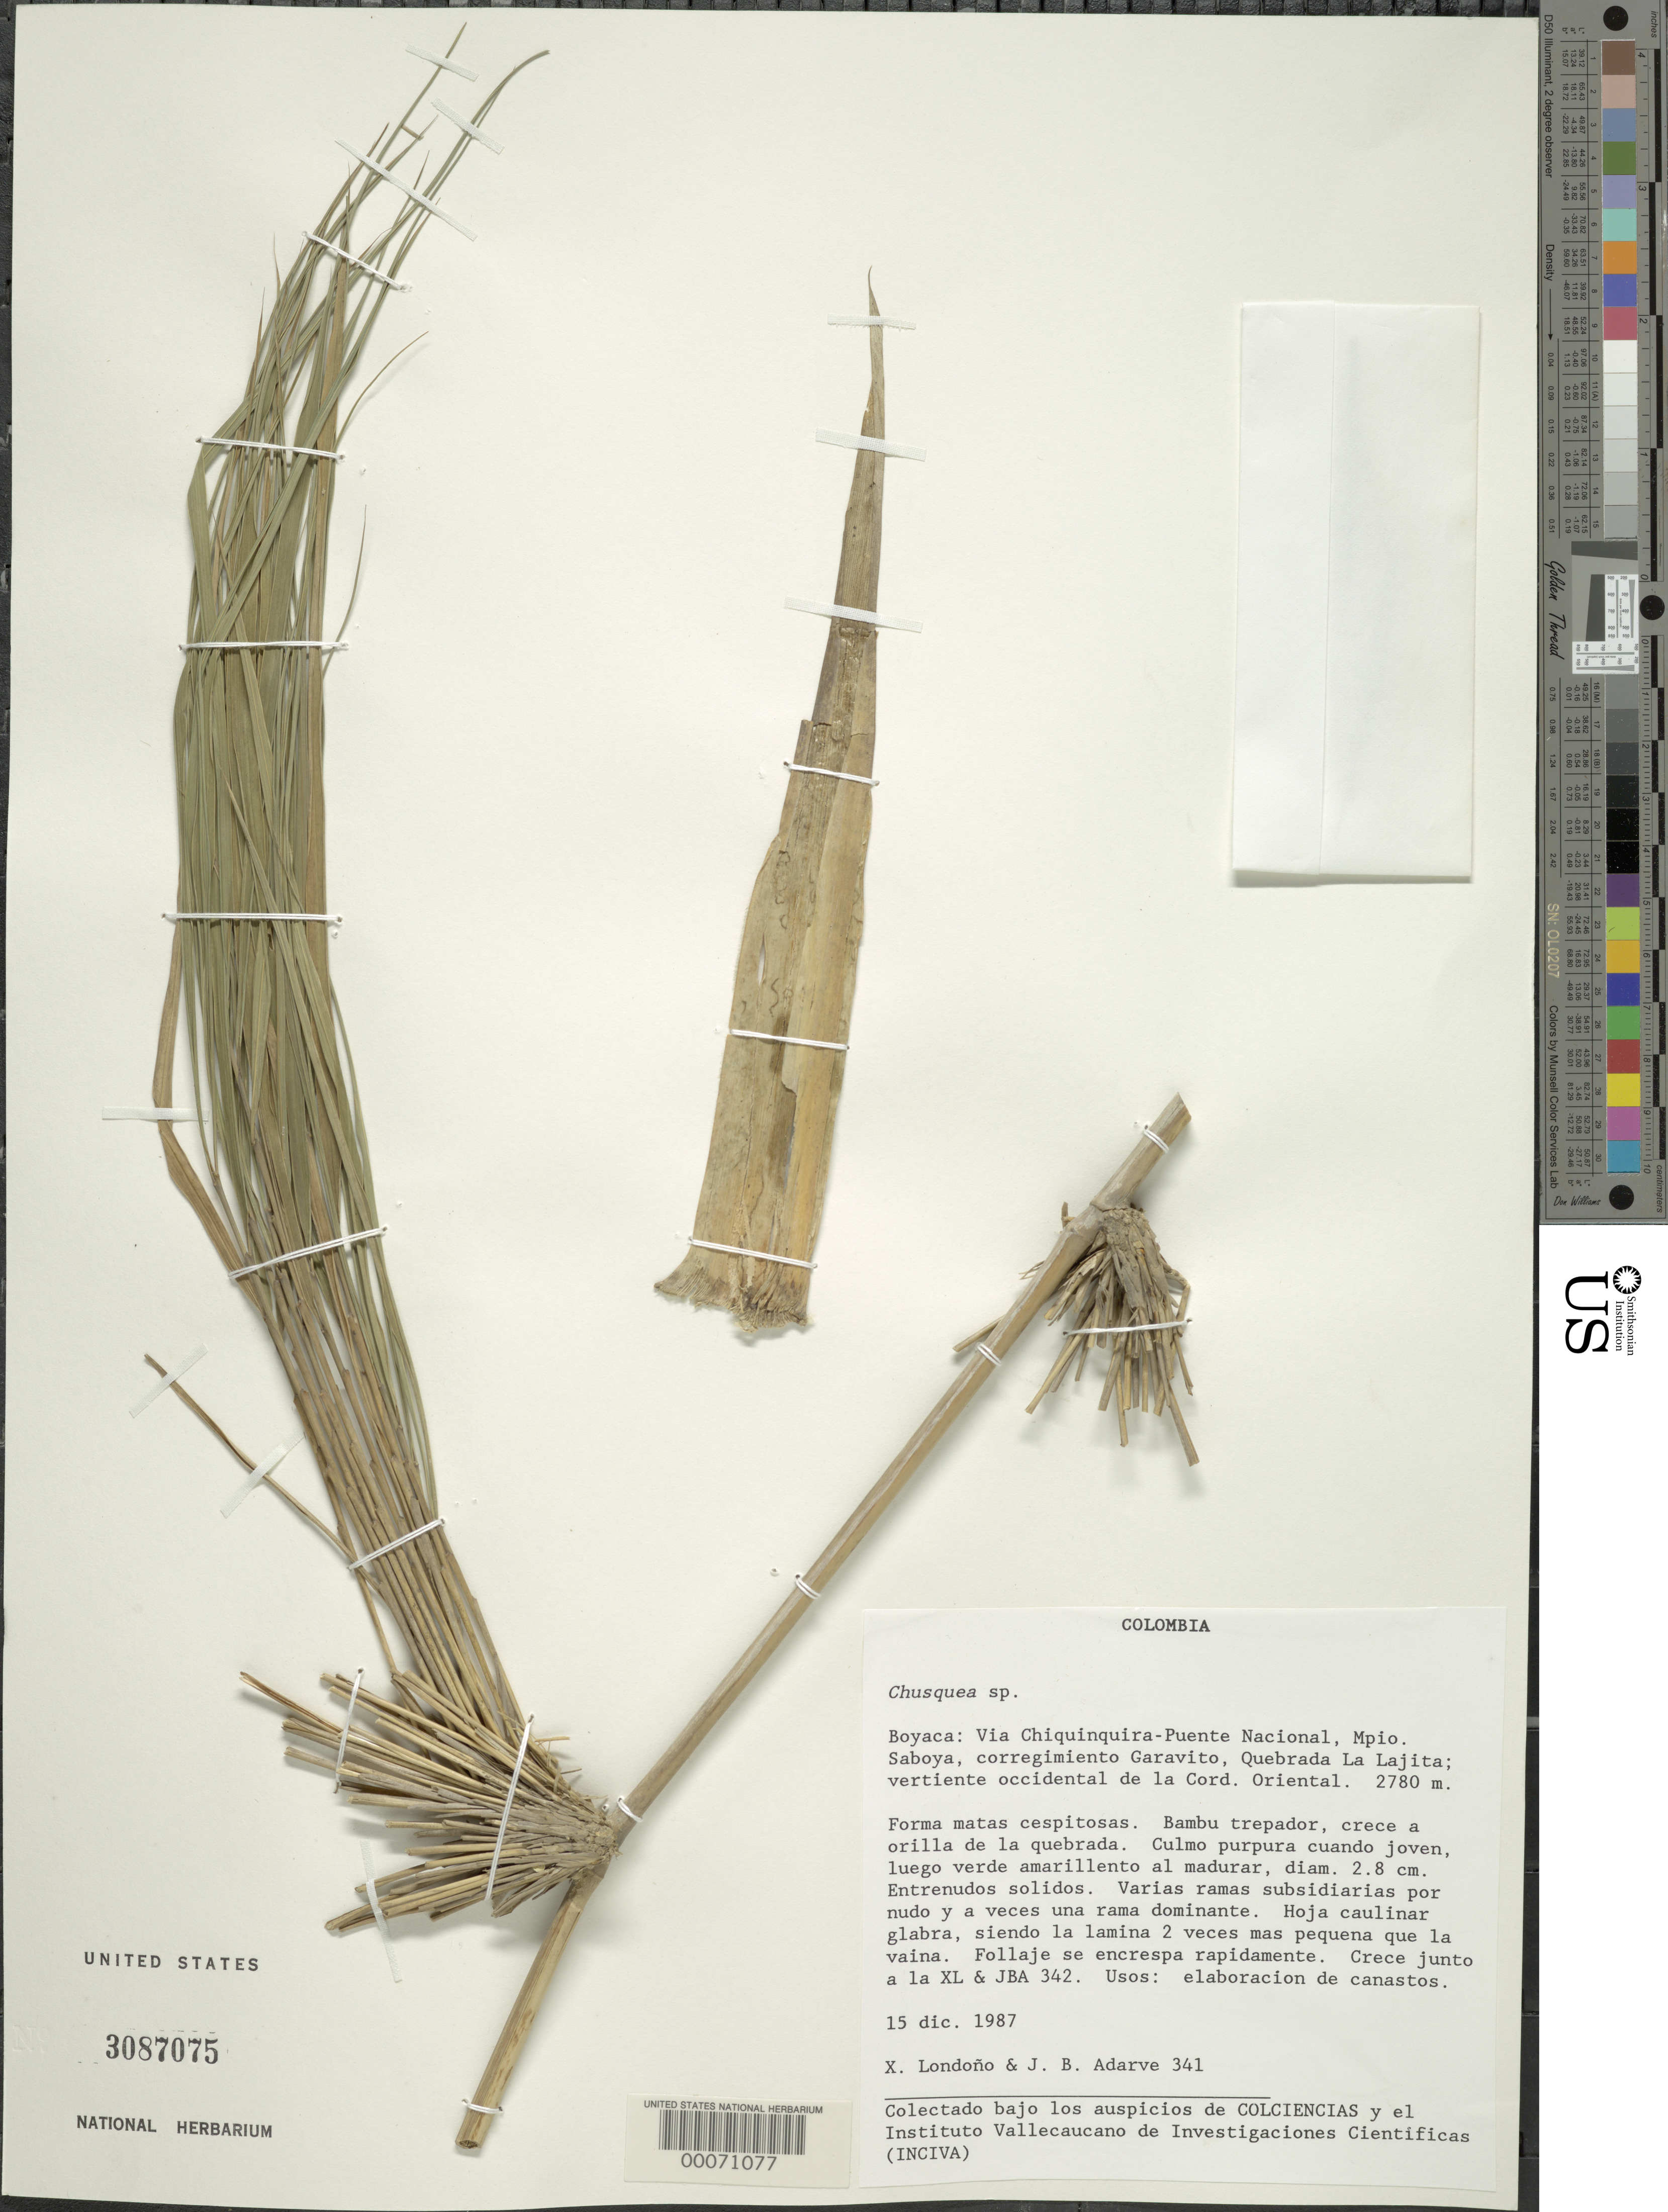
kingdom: Plantae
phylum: Tracheophyta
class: Liliopsida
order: Poales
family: Poaceae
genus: Chusquea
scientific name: Chusquea sp.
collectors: X. Londoño & J. B. Adarve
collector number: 341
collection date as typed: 15 Dec 1987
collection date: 1987-12-15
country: Colombia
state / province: Boyacá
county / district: Saboyá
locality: Chiquinquira-Puente Nacional, Mun. Saboya, Garavito, Quebrada la Lajita, w slope of La Cord. Oriental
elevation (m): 2780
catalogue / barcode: US 3087075